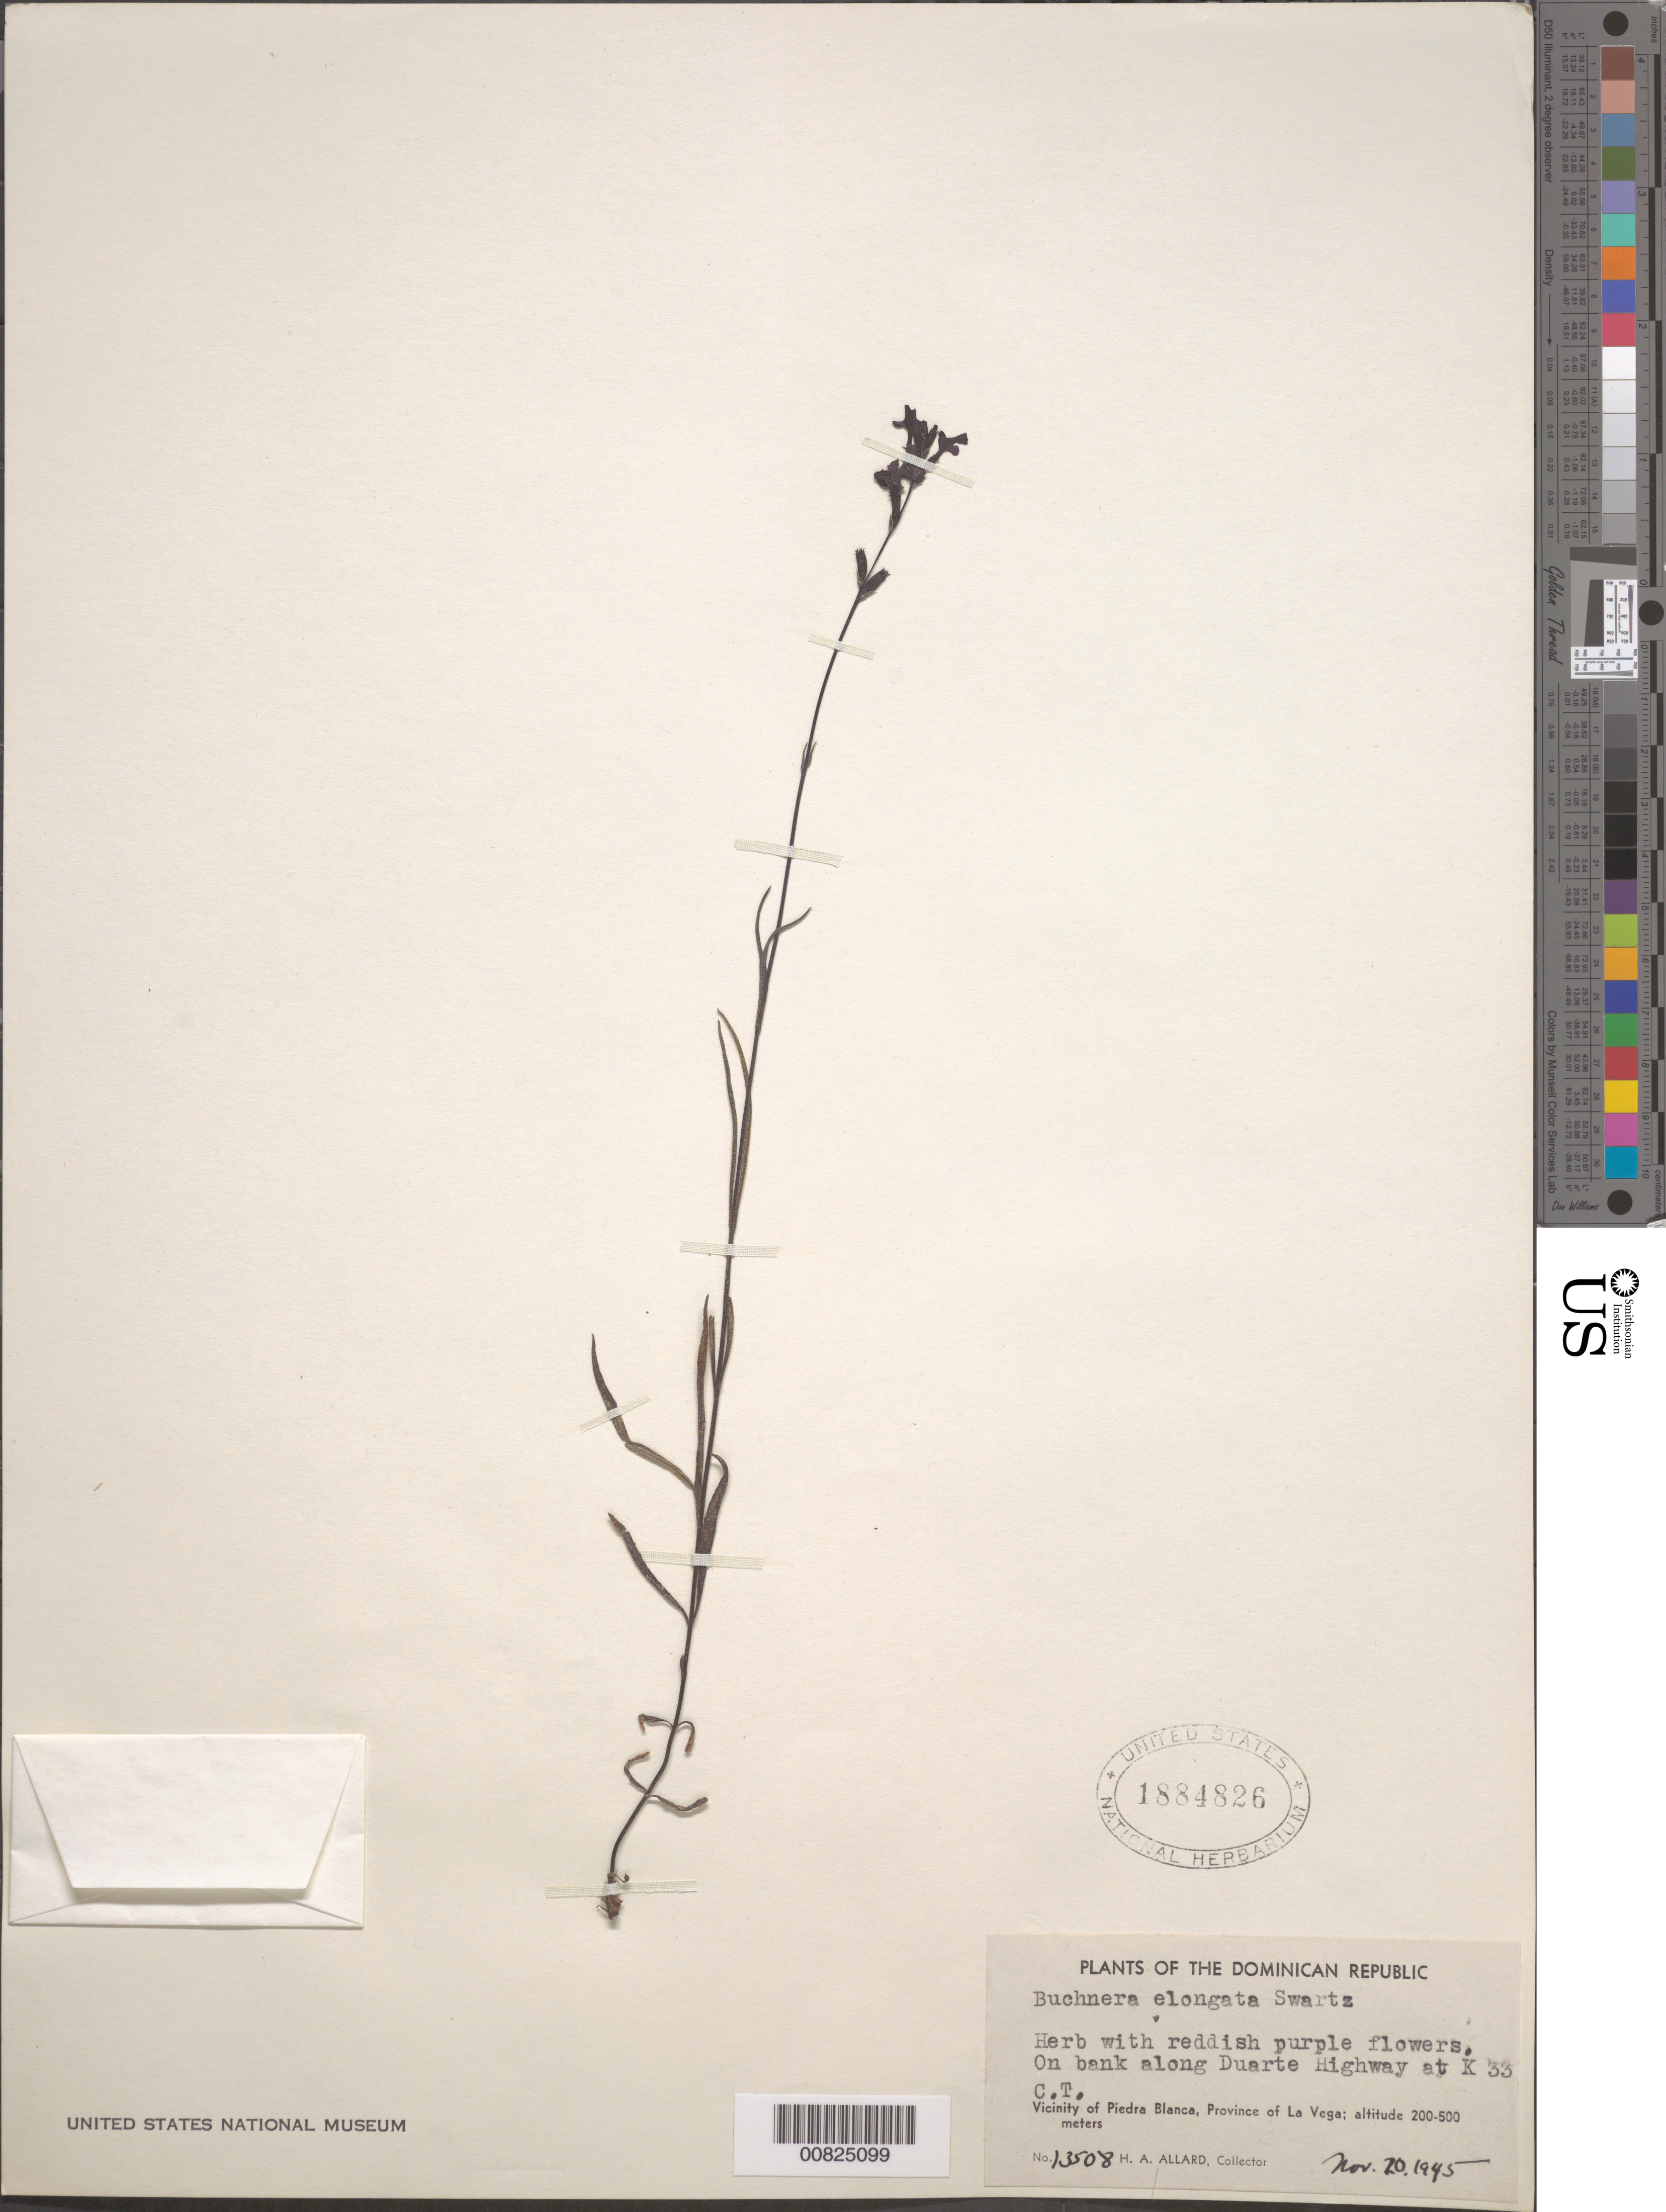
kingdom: Plantae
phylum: Tracheophyta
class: Magnoliopsida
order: Lamiales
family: Orobanchaceae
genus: Buchnera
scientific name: Buchnera longifolia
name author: Kunth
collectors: H. A. Allard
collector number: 13508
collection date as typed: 20 Nov 1945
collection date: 1945-11-20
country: Dominican Republic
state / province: La Vega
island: Hispaniola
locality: Vicinity of Piedra Blanca, on bank along Duarte Highway at K 33, C.T.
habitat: Road bank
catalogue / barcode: US 1884826